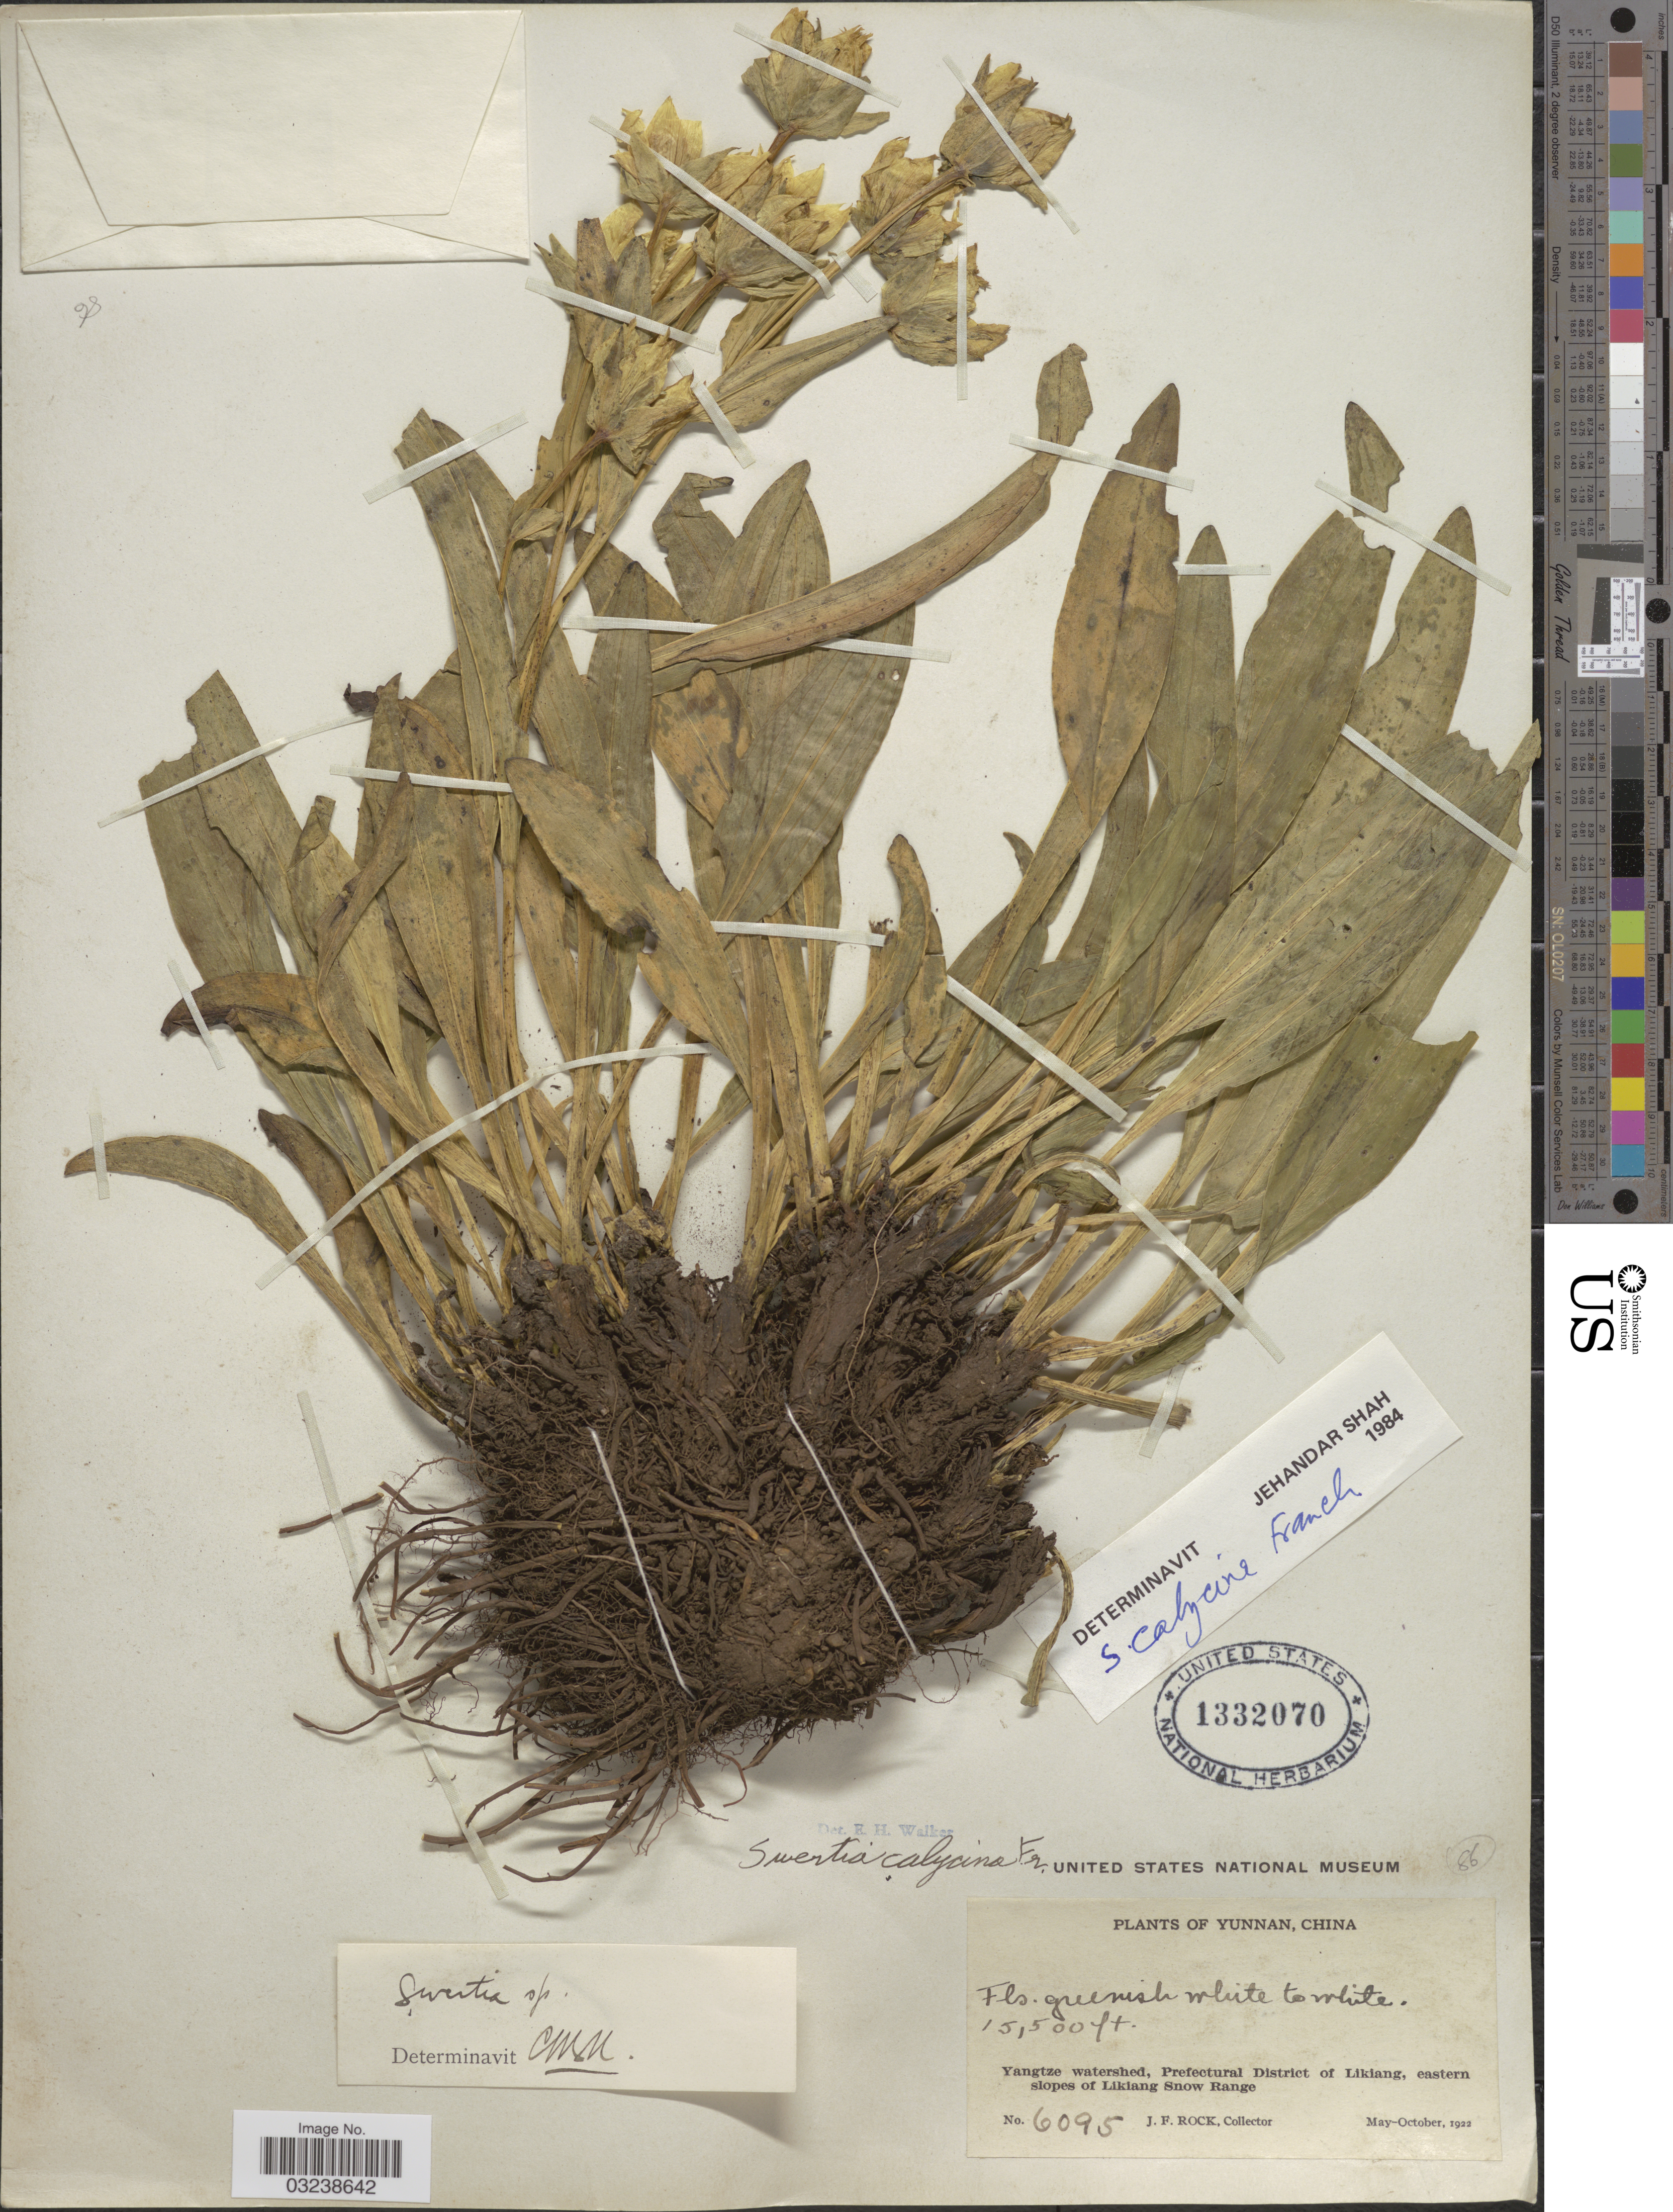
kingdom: Plantae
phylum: Tracheophyta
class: Magnoliopsida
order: Gentianales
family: Gentianaceae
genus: Swertia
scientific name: Swertia calycina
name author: Franch.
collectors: J. Rock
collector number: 6095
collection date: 1922-05/1922-10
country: China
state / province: Yunnan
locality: Yangtze watershed, Prefectural District of Likiang, eastern slopes of Likiang Snow Range.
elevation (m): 4724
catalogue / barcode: US 1332070